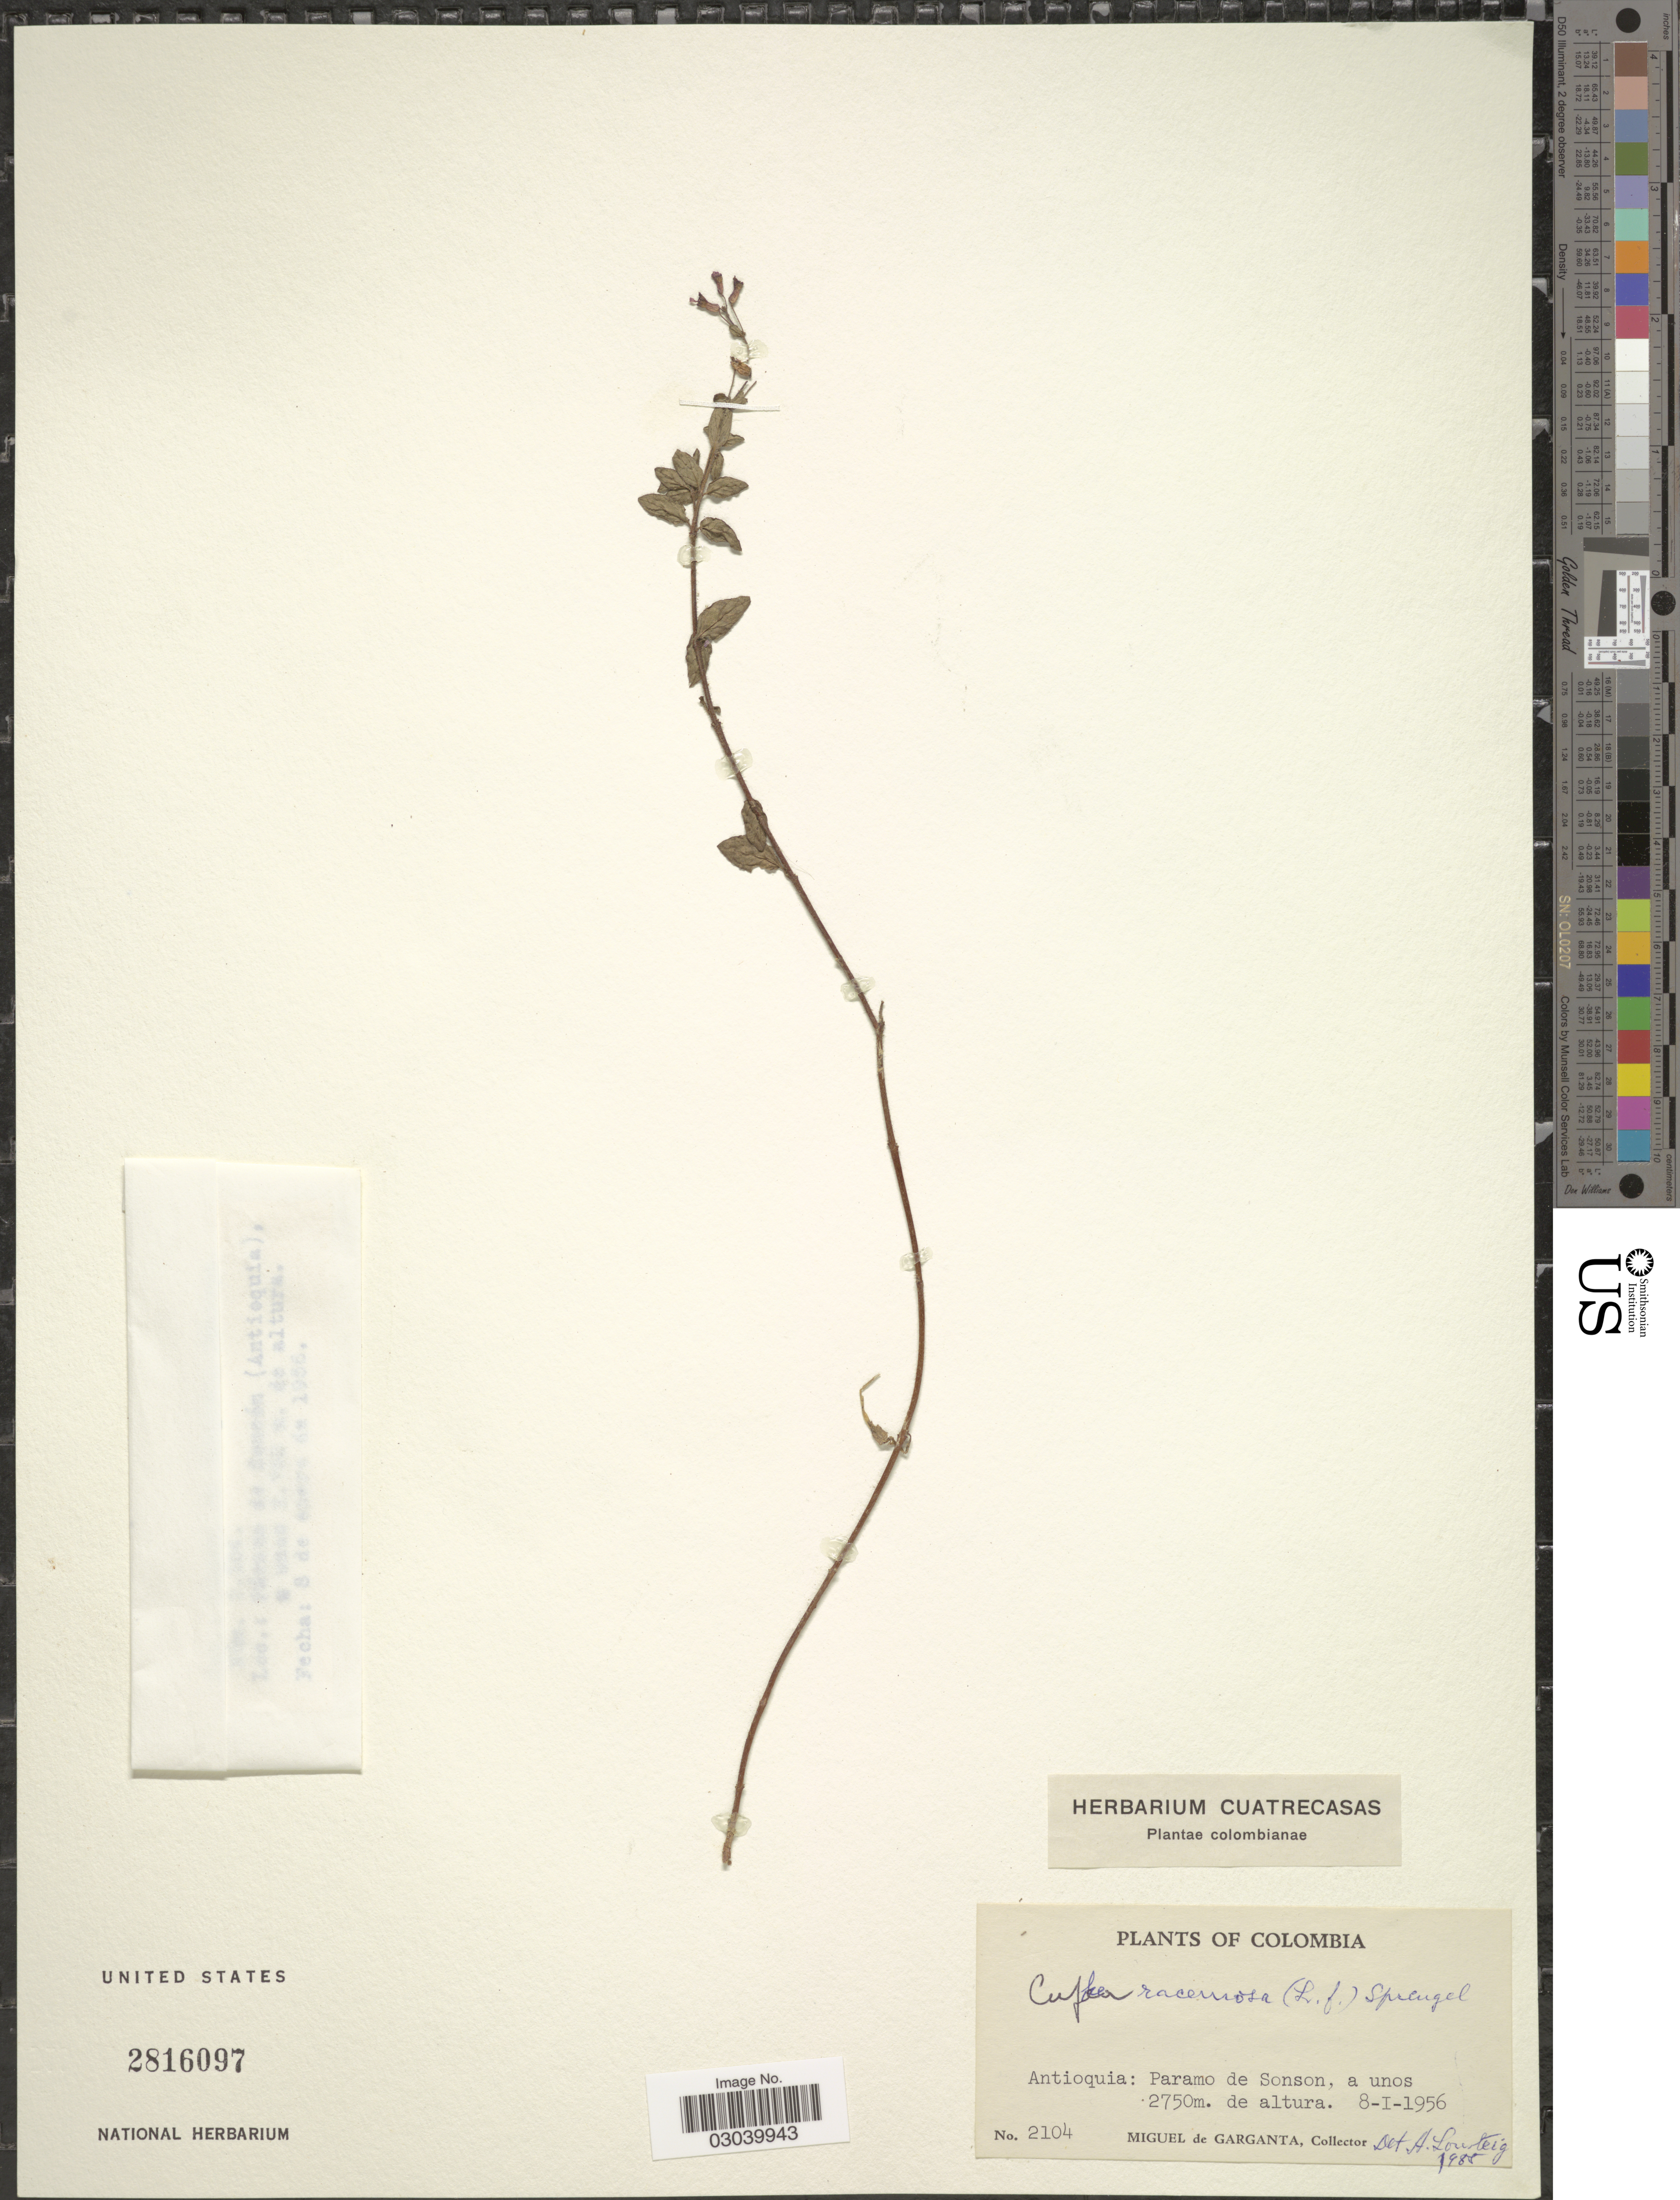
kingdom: Plantae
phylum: Tracheophyta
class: Magnoliopsida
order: Myrtales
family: Lythraceae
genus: Cuphea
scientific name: Cuphea racemosa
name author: (L. f.) Spreng.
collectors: M. Garganta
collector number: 2104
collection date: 1956-01-08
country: Colombia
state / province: Antioquia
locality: Paramo de Sonson.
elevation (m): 2750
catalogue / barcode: US 2816097